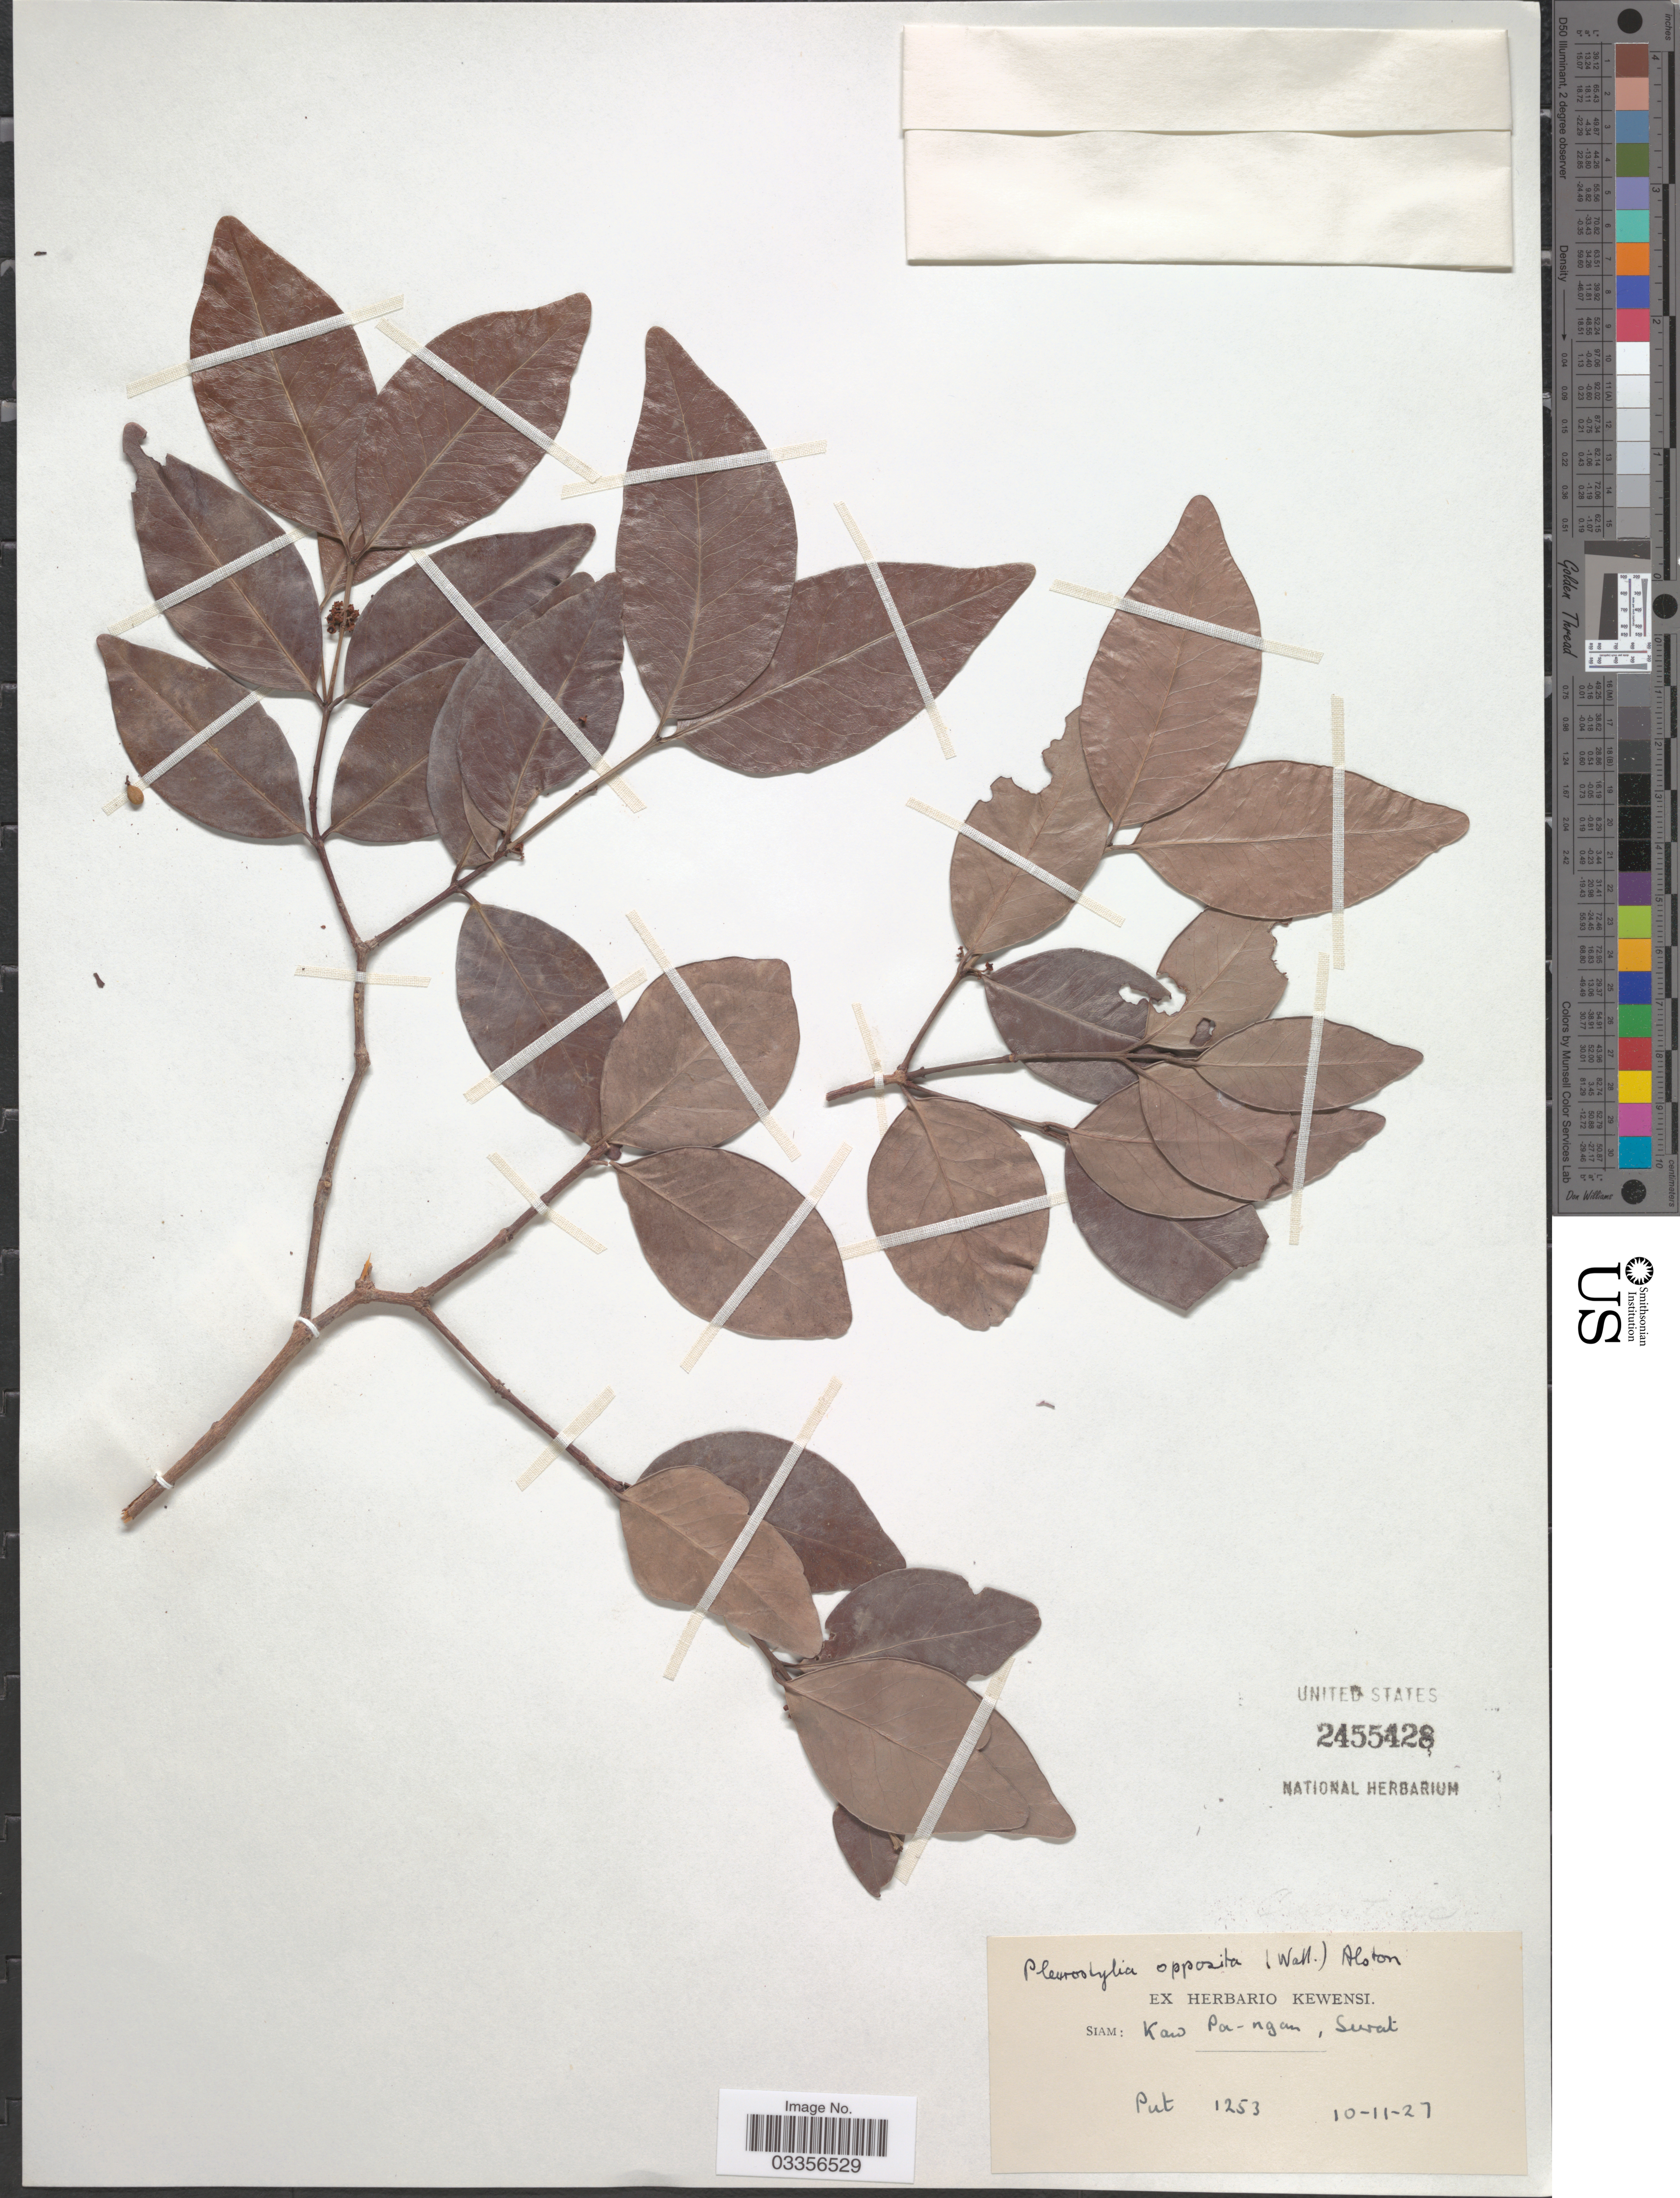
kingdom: Plantae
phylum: Tracheophyta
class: Magnoliopsida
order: Celastrales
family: Celastraceae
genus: Pleurostylia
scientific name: Pleurostylia opposita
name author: (Wall.) Alston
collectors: -. Put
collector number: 1253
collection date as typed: Transcribed d/m/y: 10/11/27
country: Thailand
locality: Siam: Kaw Pa-ngam, Surat.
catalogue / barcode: US 2455428